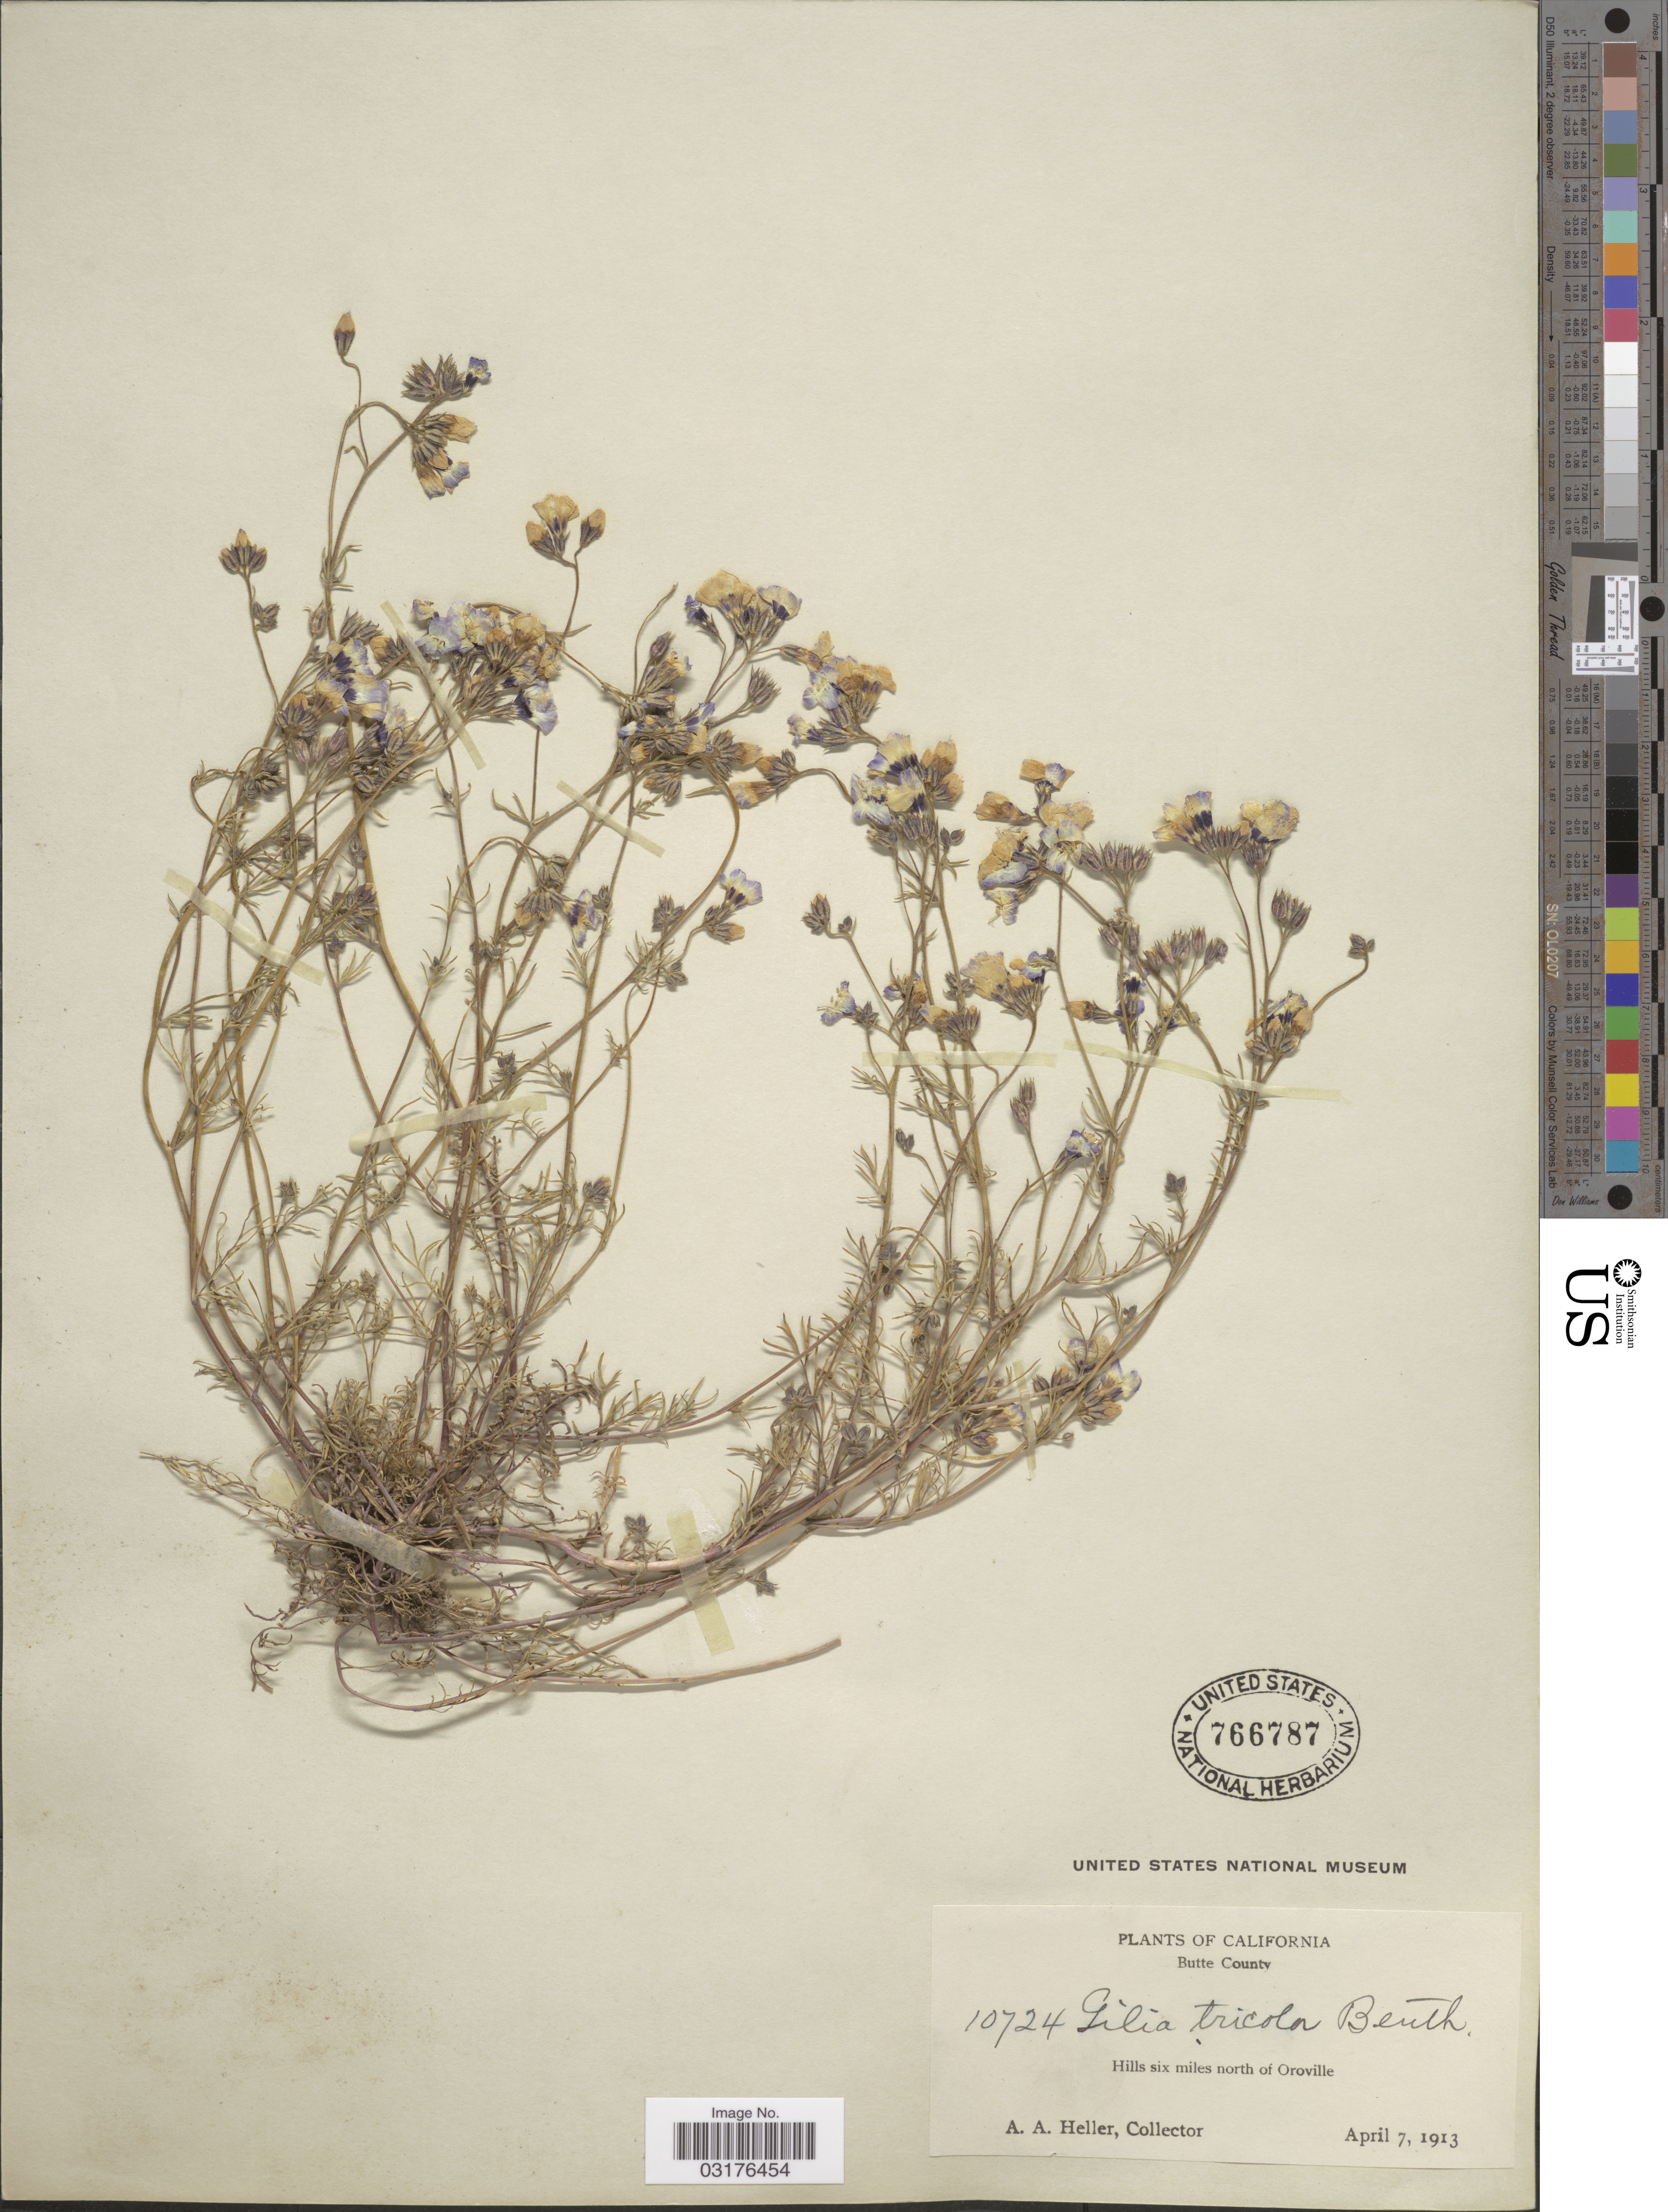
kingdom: Plantae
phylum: Tracheophyta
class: Magnoliopsida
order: Ericales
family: Polemoniaceae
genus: Gilia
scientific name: Gilia tricolor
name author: Benth.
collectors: A. A. Heller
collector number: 10724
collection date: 1913-04-07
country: United States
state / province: California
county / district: Butte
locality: Butte County, Hills six miles north of Oroville.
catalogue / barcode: US 766787